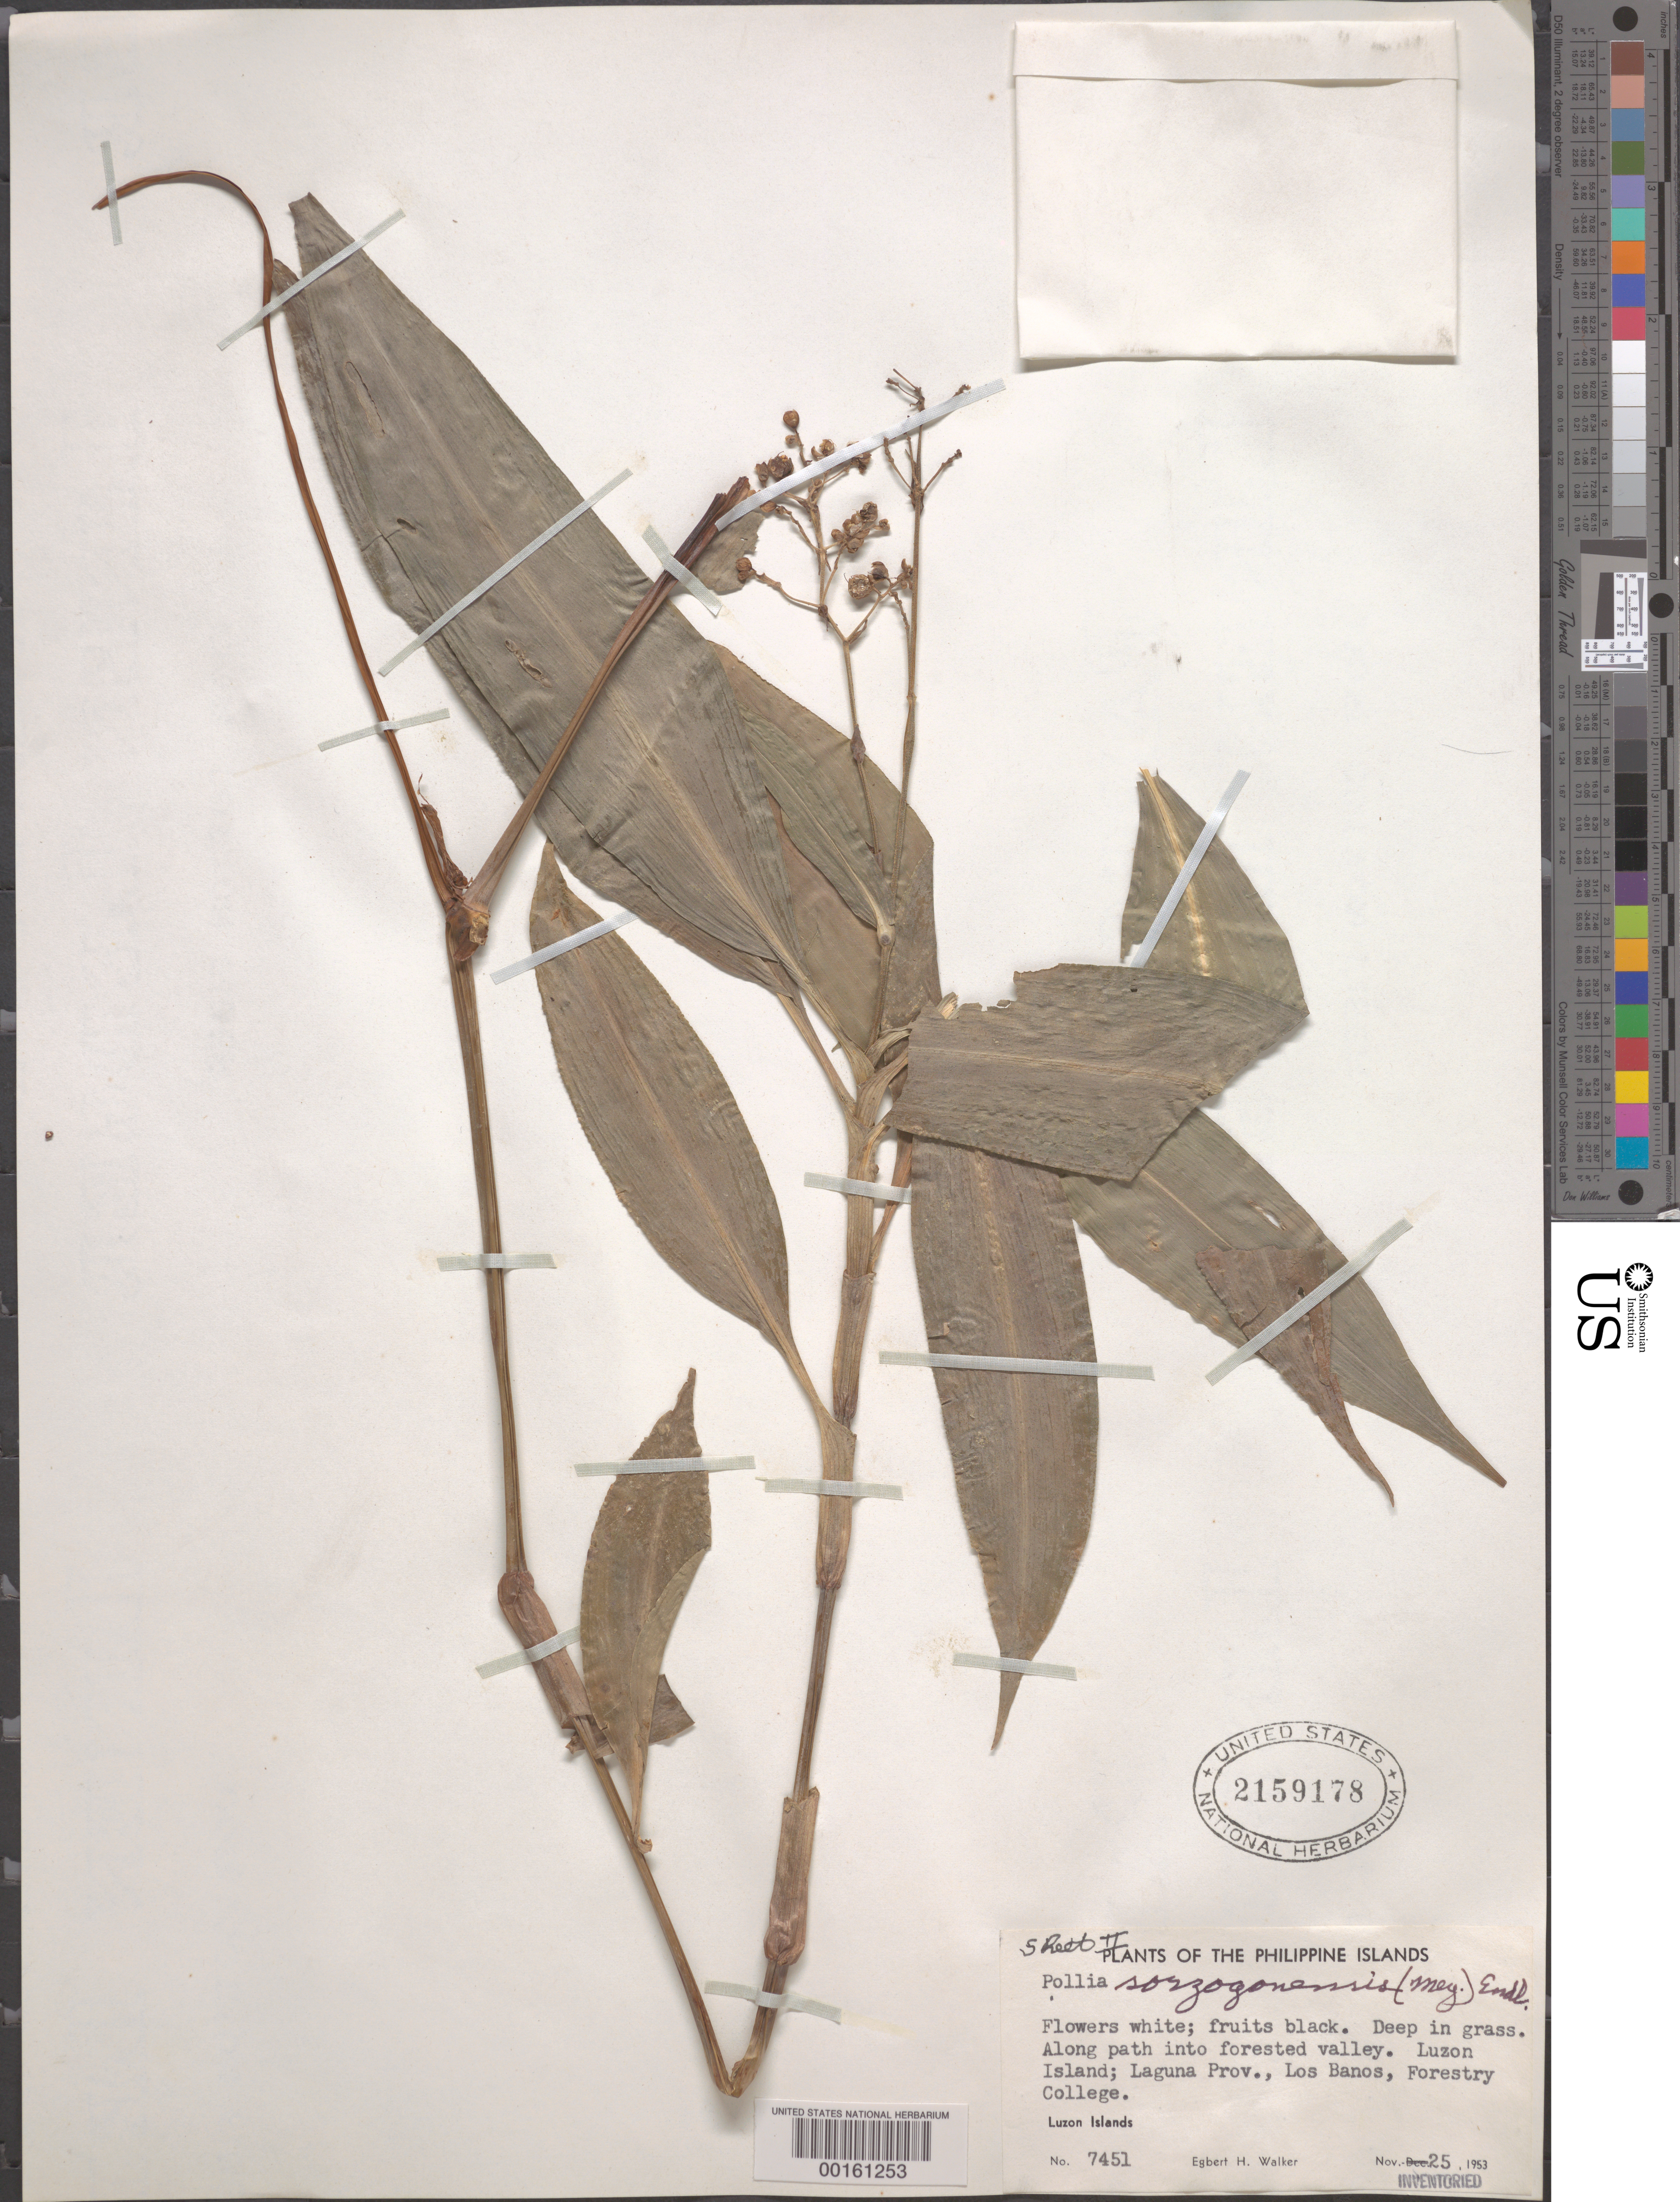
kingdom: Plantae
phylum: Tracheophyta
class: Liliopsida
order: Commelinales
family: Commelinaceae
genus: Pollia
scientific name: Pollia secundiflora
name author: (Blume) Bakh. f.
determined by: Strong, Mark T., (BOT), Smithsonian Institution - National Museum of Natural History (UNITED STATES)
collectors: E. H. Walker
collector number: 7451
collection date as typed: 25 Nov 1953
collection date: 1953-11-25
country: Philippines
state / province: Calabarzon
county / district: Laguna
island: Luzon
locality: Los banos, forestry college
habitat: Along path into forested valley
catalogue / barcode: US 2159178